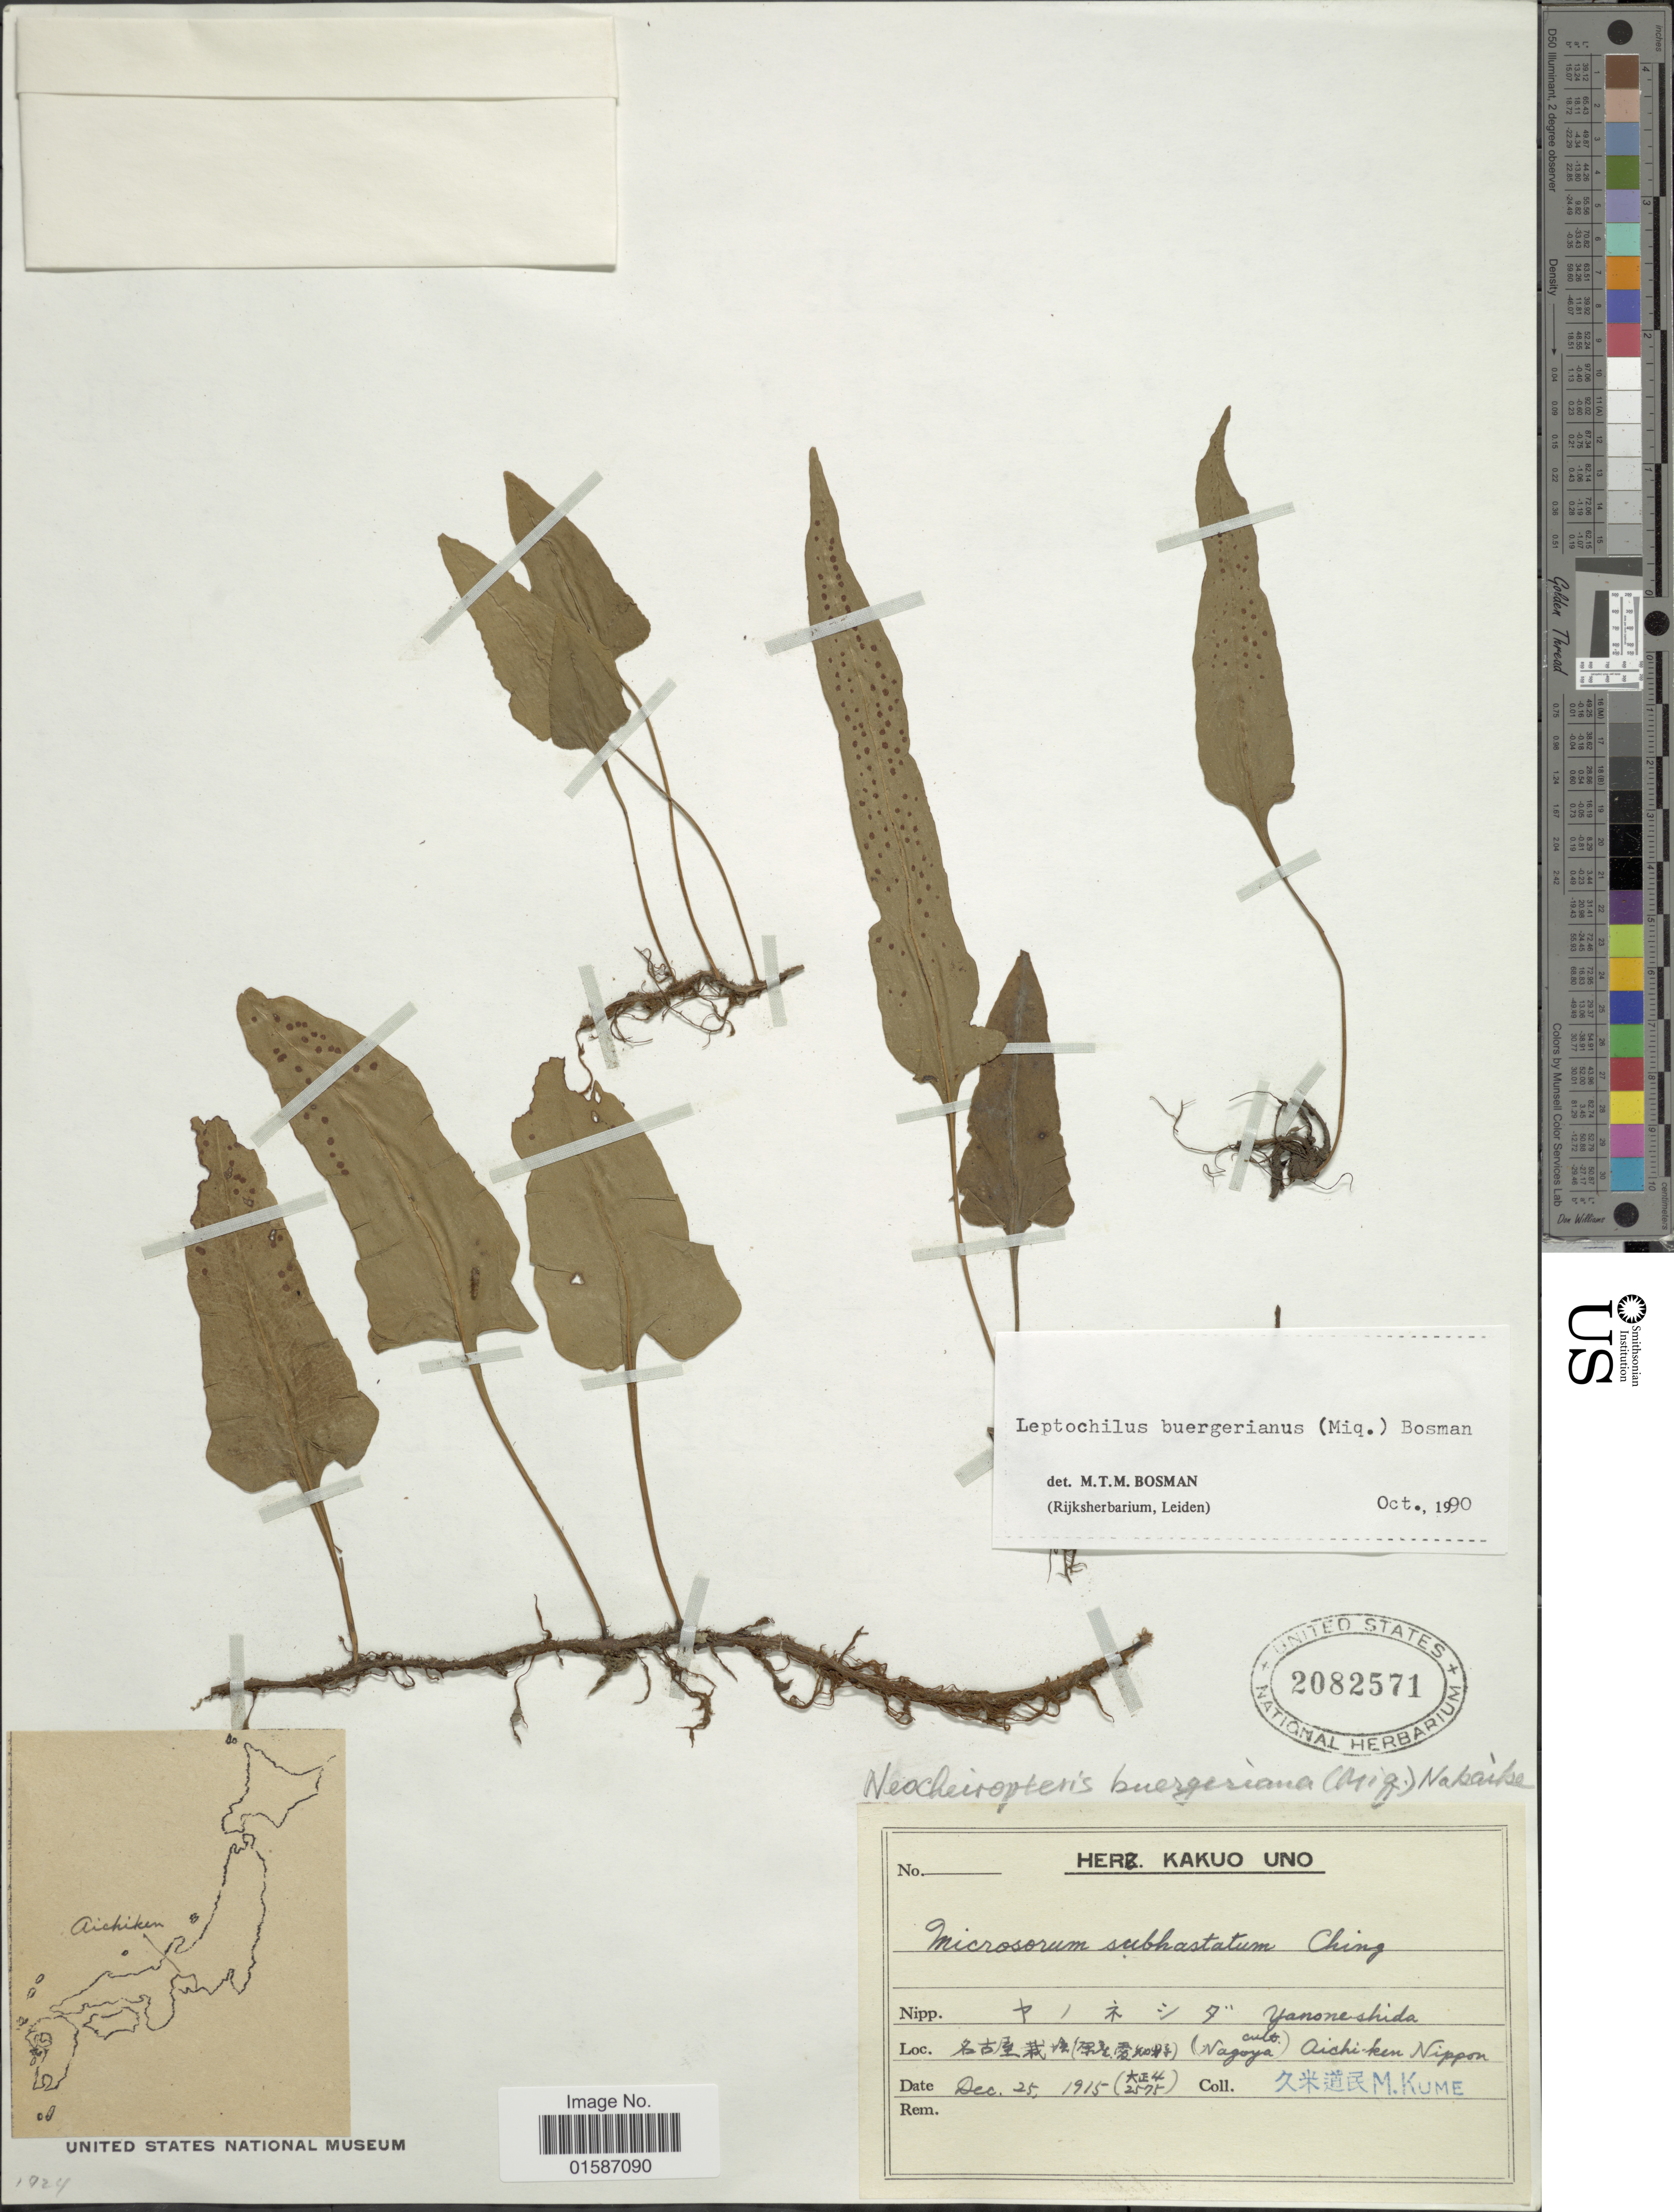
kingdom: Plantae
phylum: Tracheophyta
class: Polypodiopsida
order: Polypodiales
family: Polypodiaceae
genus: Lepidomicrosorium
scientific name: Lepidomicrosorium buergerianum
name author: (Miq.) Ching & K.H. Shing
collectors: M. Kume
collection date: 1915-12-25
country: Japan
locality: Yanoneshida, [Foreign script] (Nagoya) Aichi-ken Nippon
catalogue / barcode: US 2082571